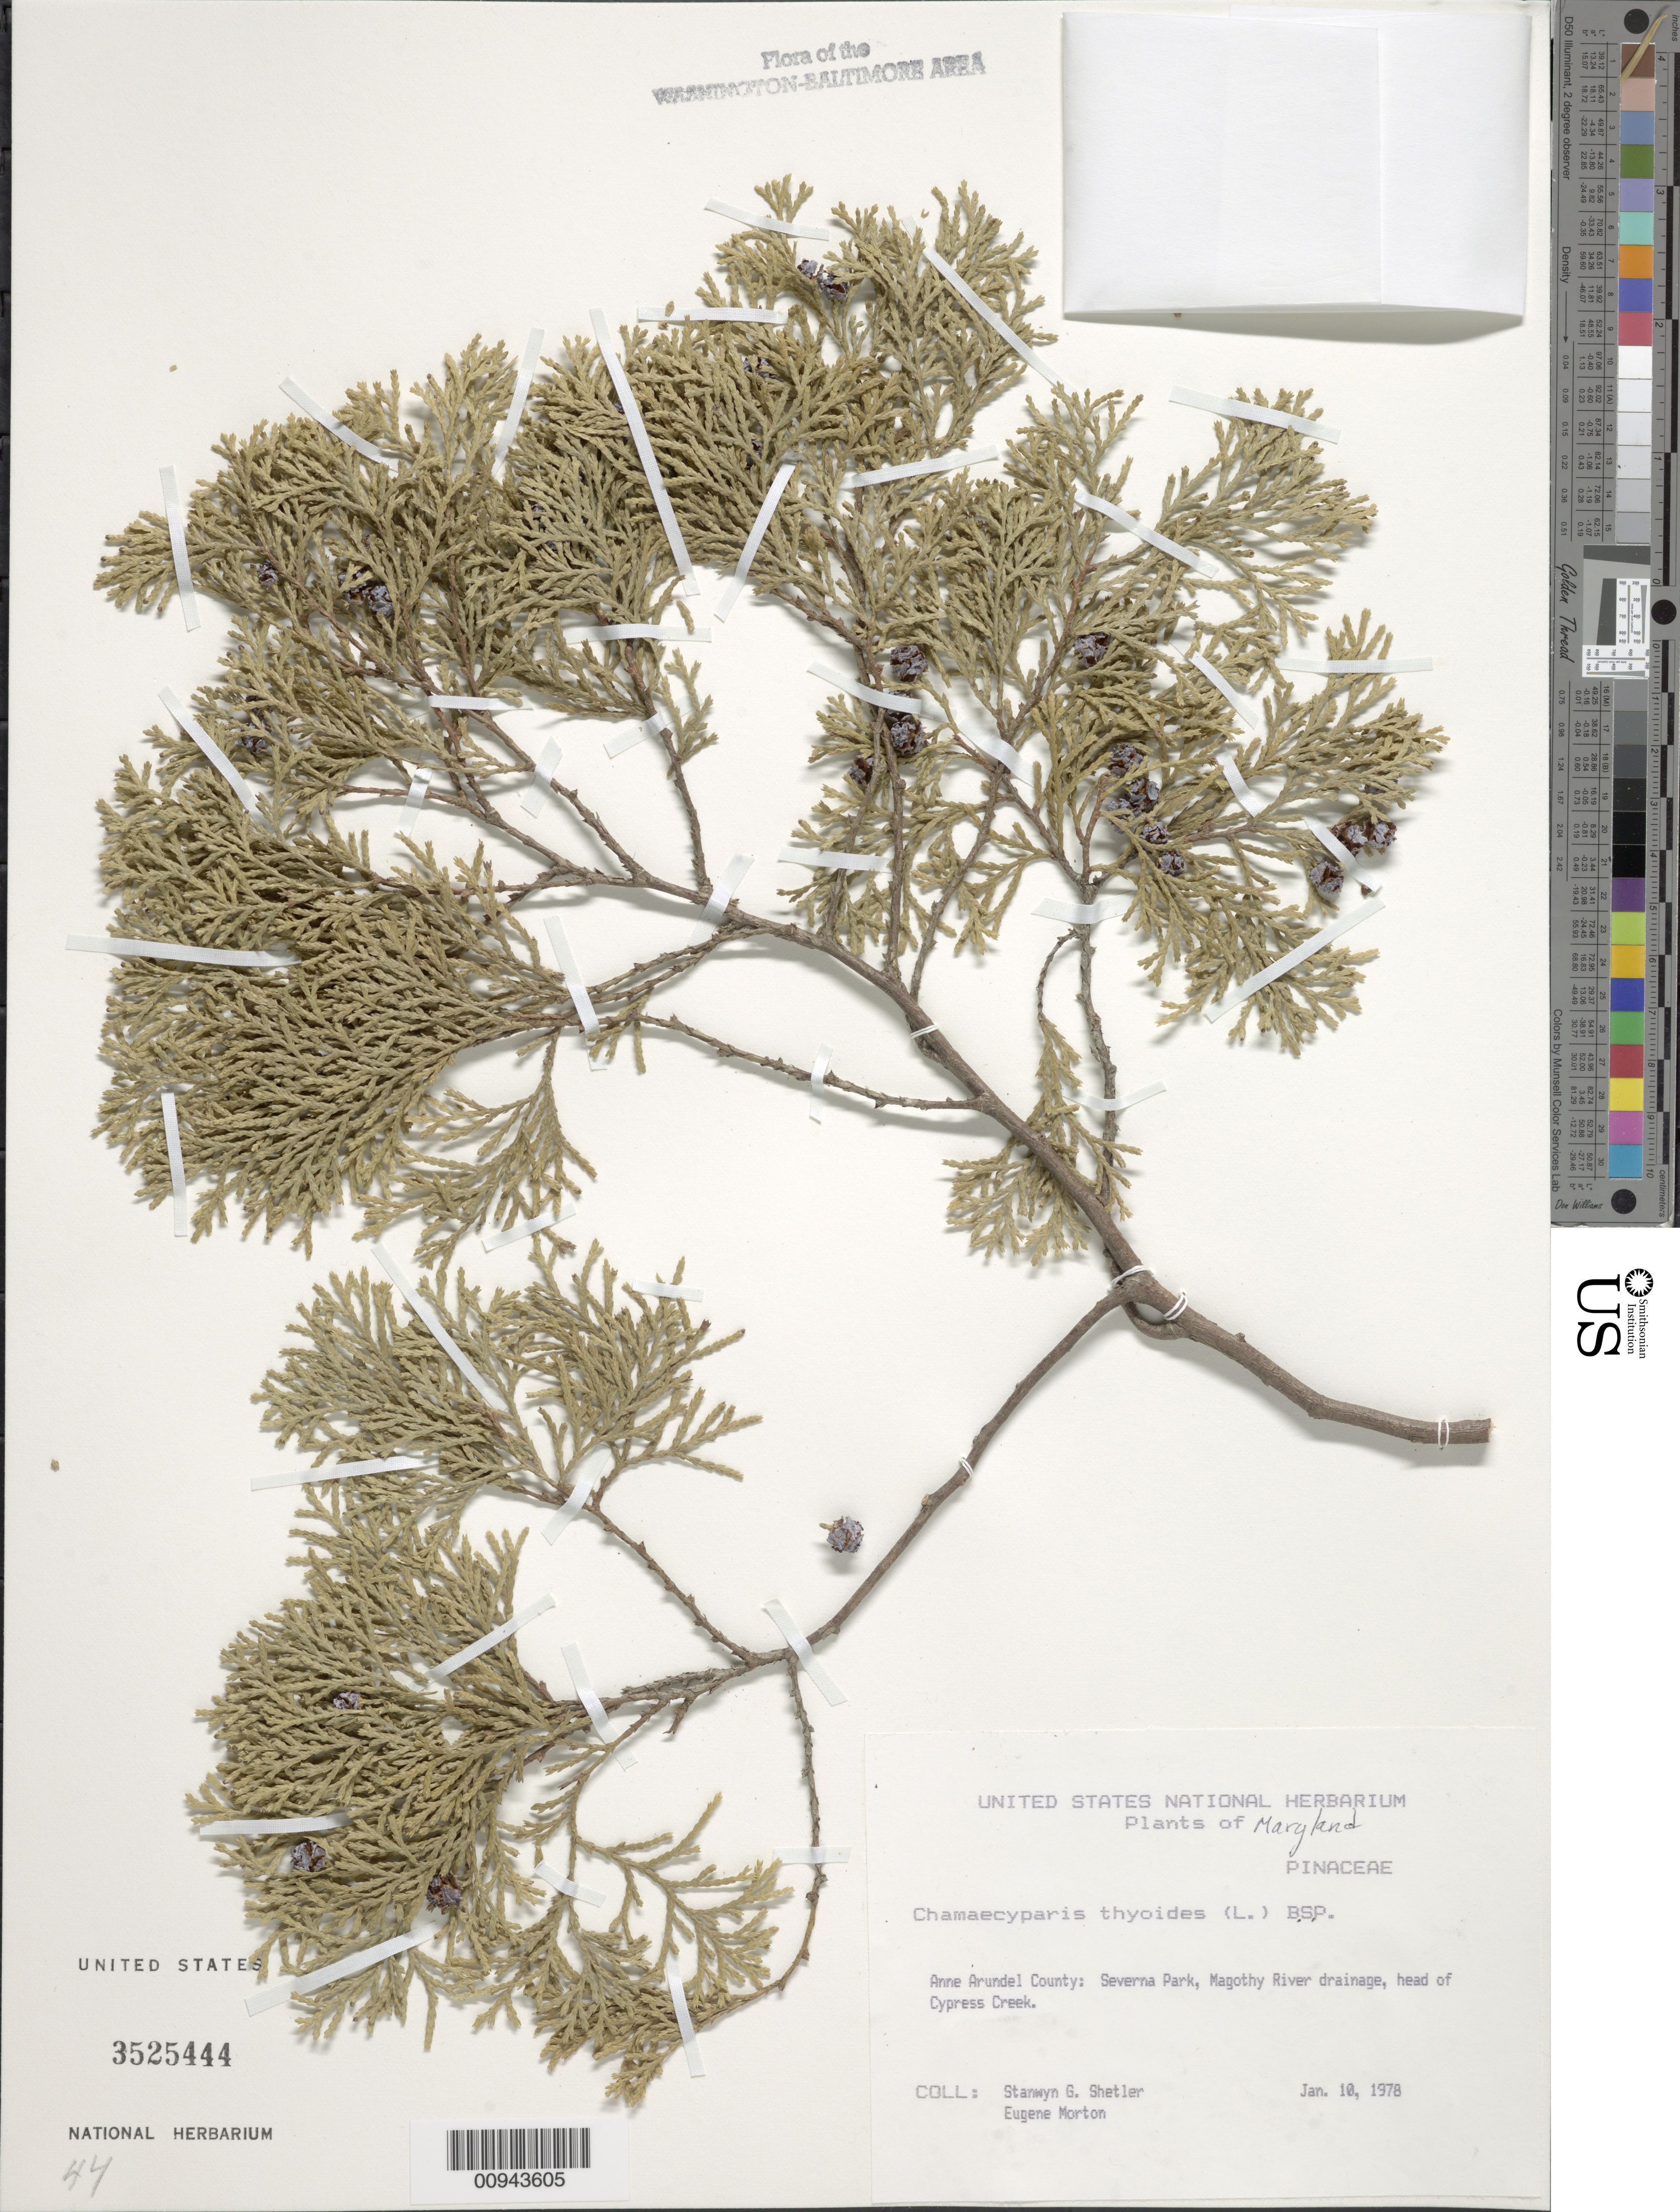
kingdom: Plantae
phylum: Tracheophyta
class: Pinopsida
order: Pinales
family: Cupressaceae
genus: Chamaecyparis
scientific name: Chamaecyparis thyoides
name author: (L.) Britton, Stearns & Poggenb.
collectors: S. Shetler & E. Morton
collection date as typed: Jan. 8, 1978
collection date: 1978-01-08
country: United States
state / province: Maryland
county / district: Anne Arundel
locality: Severna Park, Magothy River drainage, head of Cypress Creek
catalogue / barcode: US 3525444